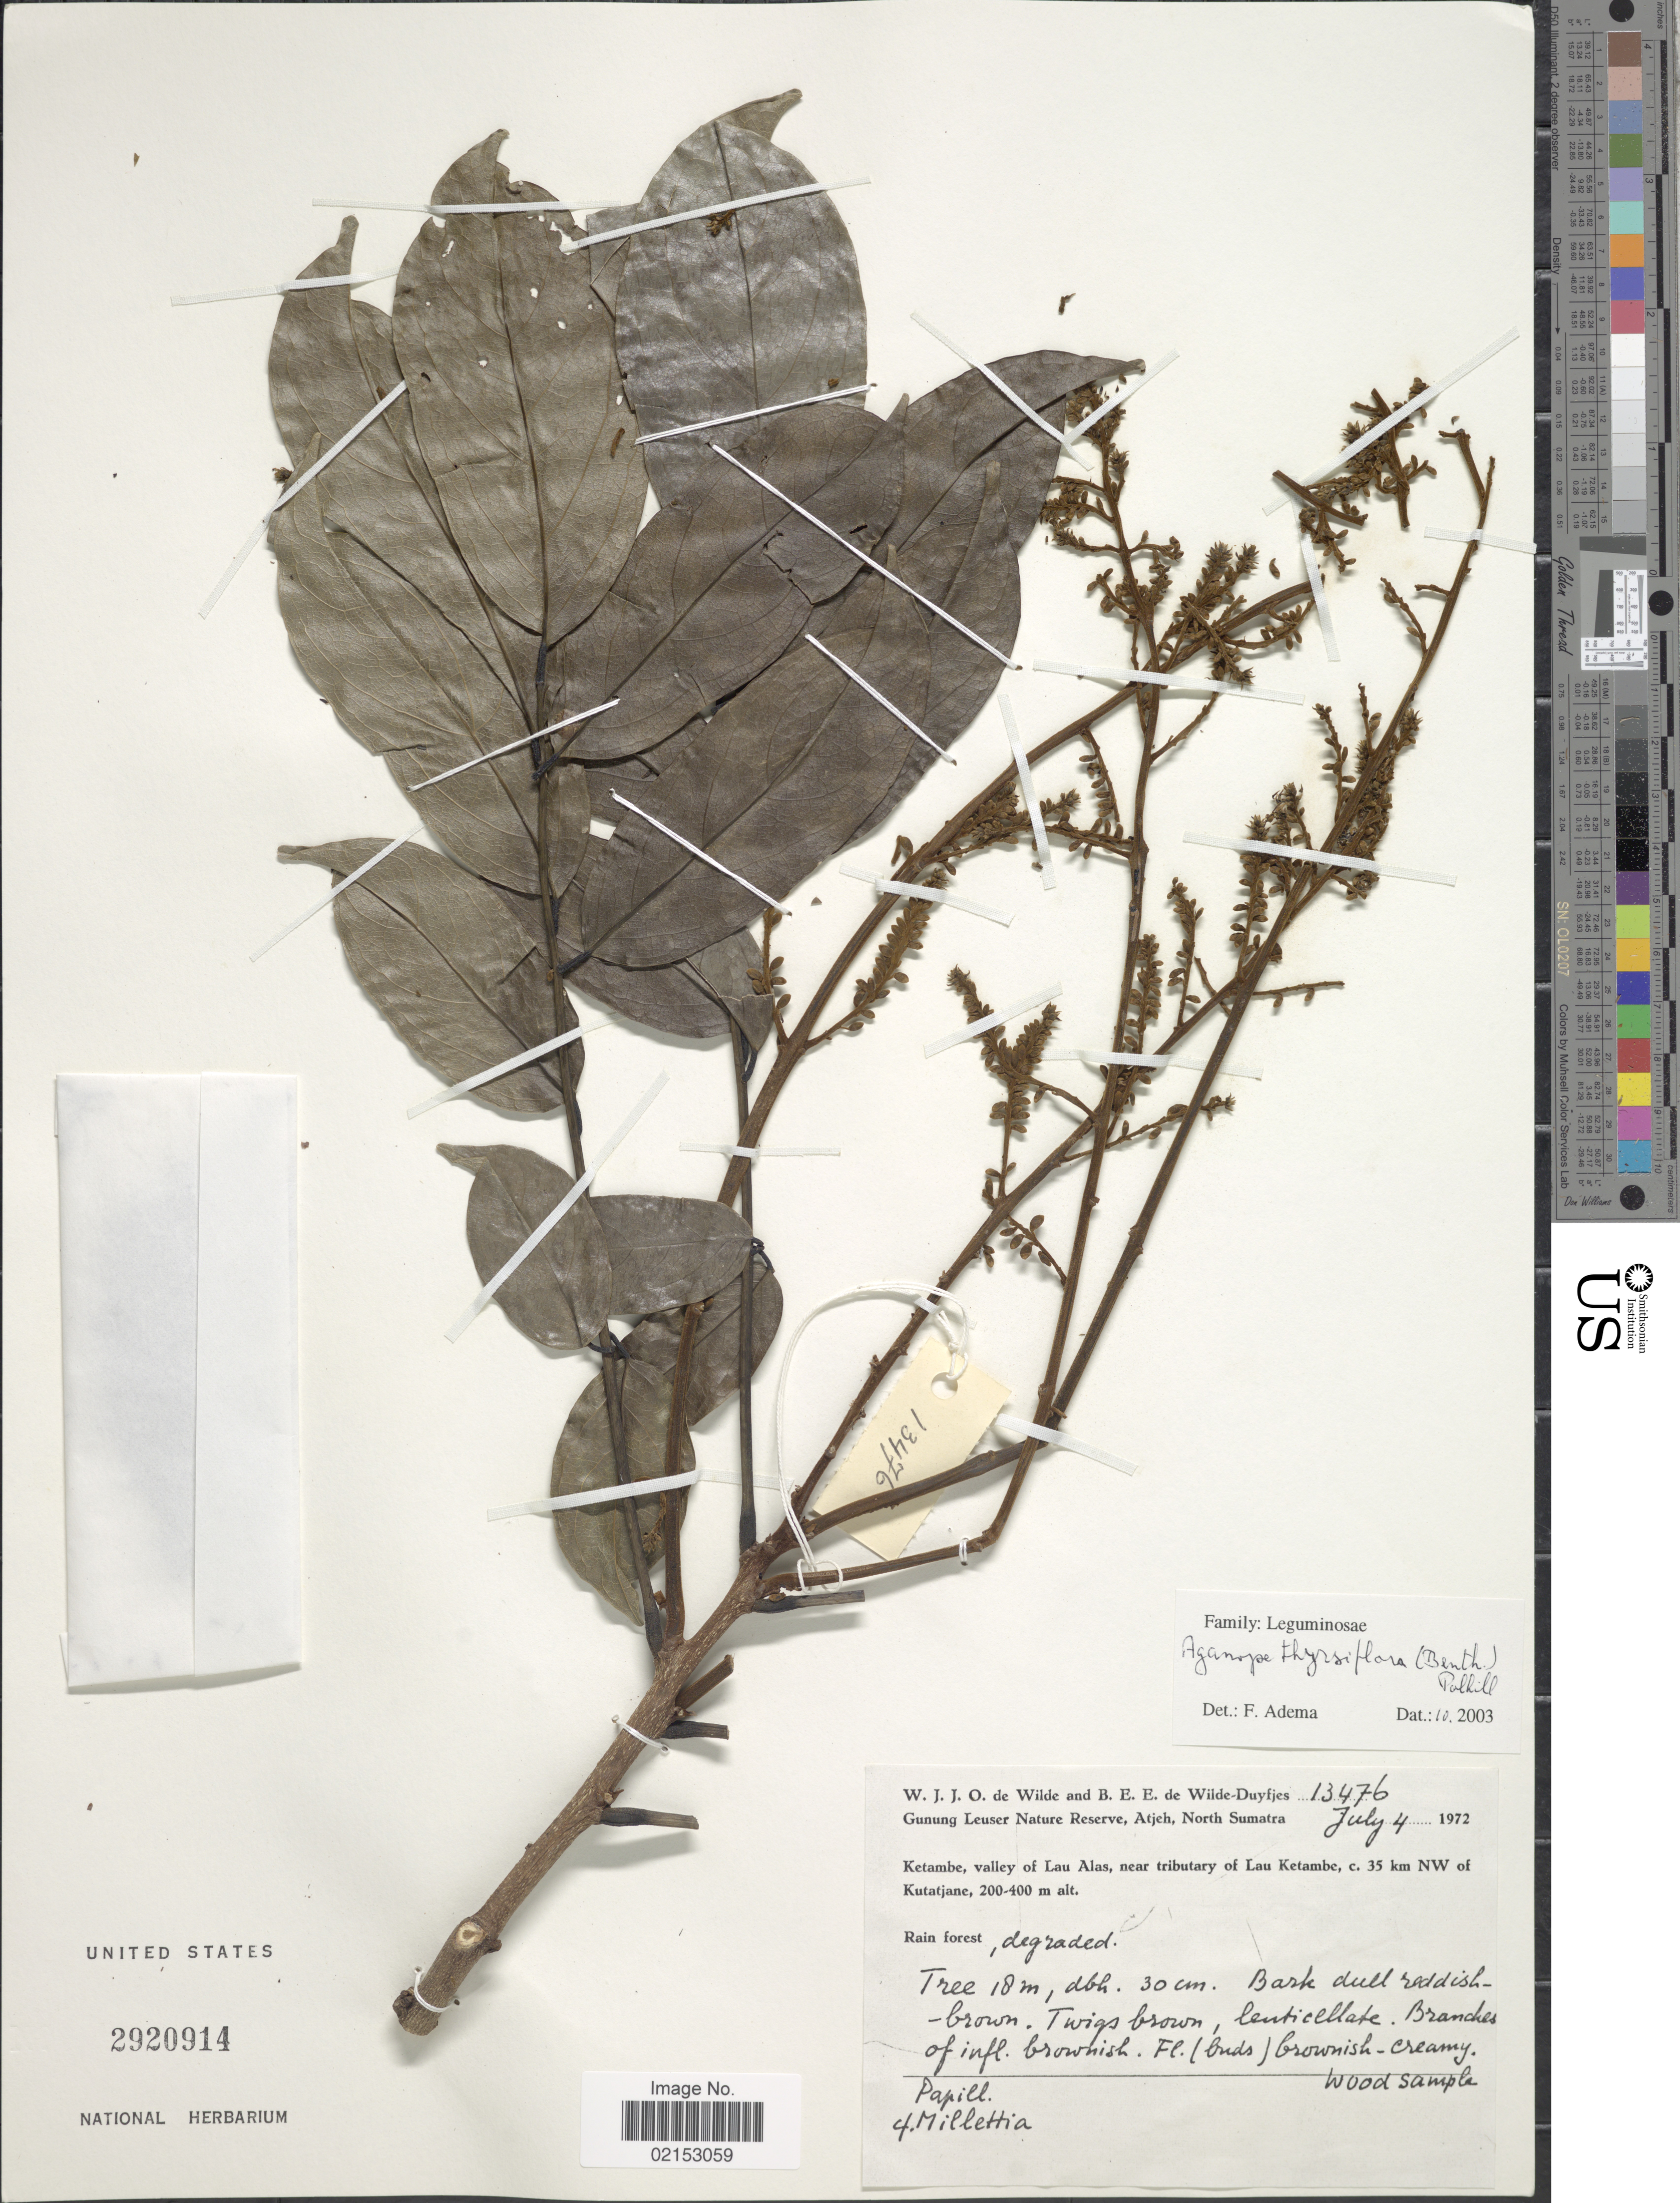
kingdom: Plantae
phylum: Tracheophyta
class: Magnoliopsida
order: Fabales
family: Fabaceae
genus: Aganope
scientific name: Aganope thyrsiflora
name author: (Benth.) Polhill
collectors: W. J. de Wilde & B. E. de Wilde-Duyfjes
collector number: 13476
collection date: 1972-07-04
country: Indonesia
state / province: Sumatra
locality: Gunung Leuser Nature Reserve, Atjeh, North Sumatra, Ketambe, valley of Lau Alas, near tributary of Lau Ketambe, c. 35 km NW of Kutatjane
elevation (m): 200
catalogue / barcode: US 2920914